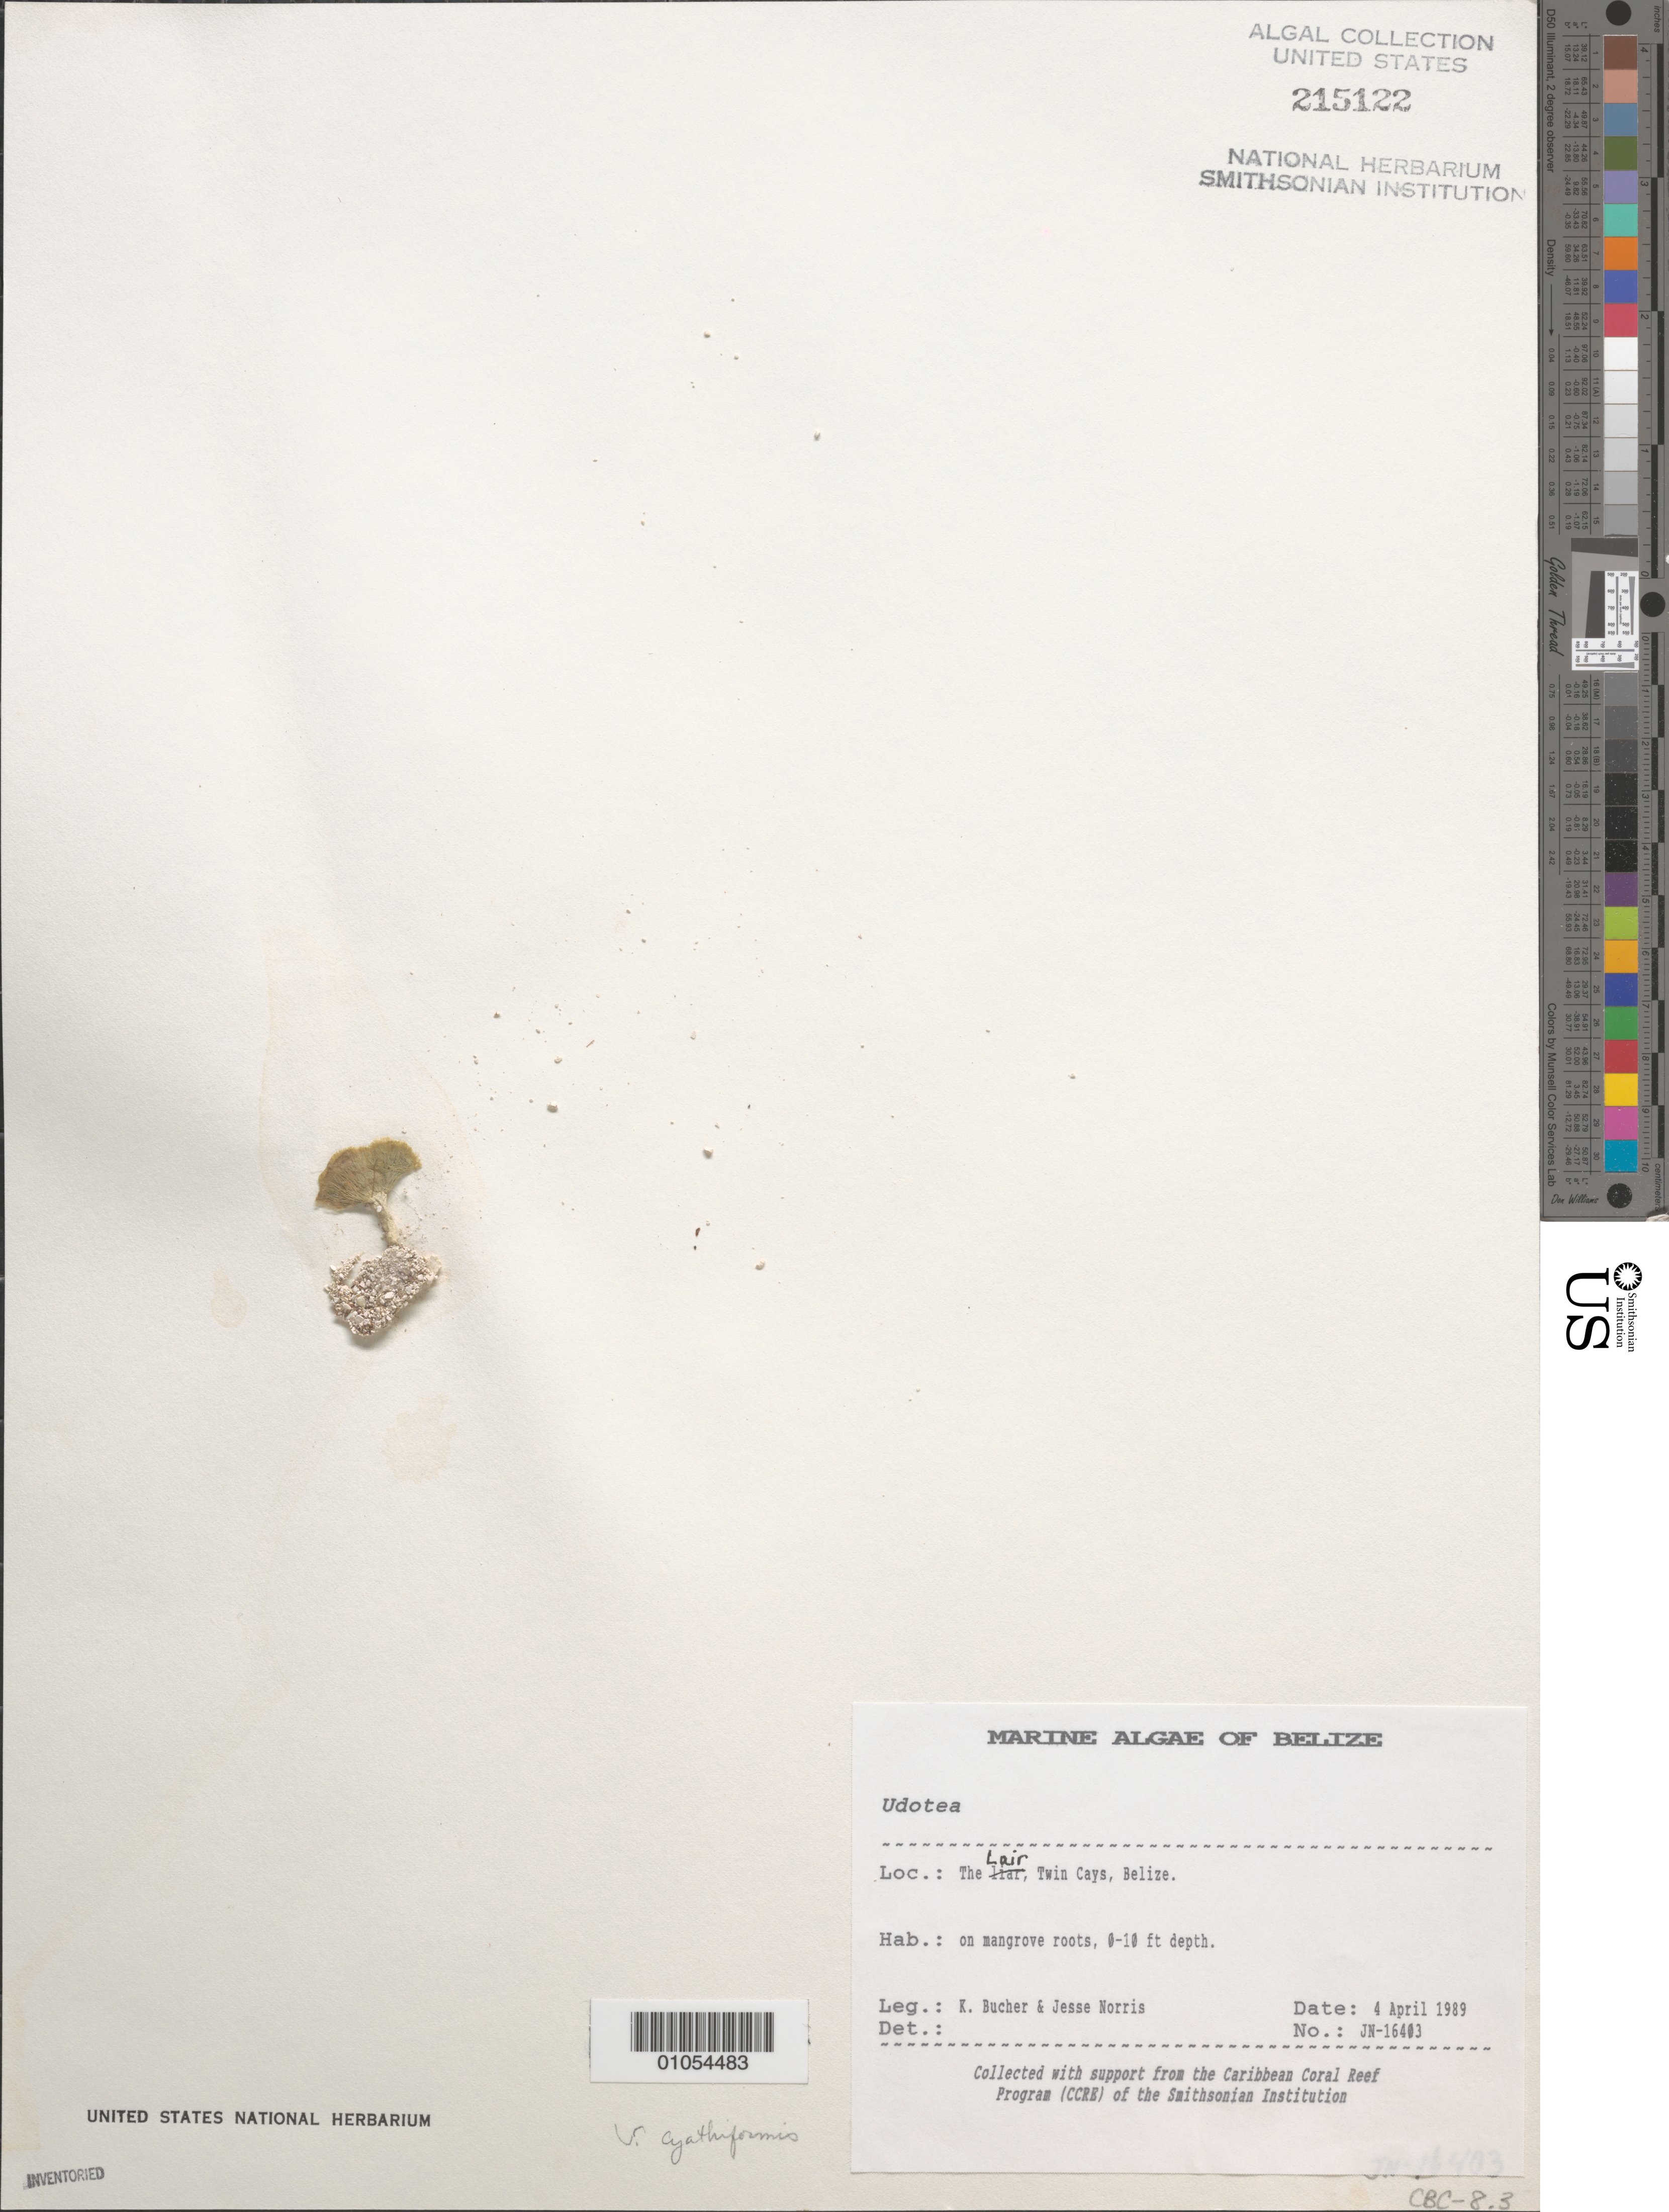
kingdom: Plantae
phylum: Chlorophyta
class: Ulvophyceae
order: Bryopsidales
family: Udoteaceae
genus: Udotea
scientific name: Udotea cyathiformis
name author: Decne.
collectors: K. E. Bucher & J. A. Norris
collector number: JN-16403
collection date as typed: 04 Apr 1989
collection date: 1989-04-04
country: Belize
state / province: Stann Creek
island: Twin Cays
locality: The Lair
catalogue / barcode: US 215122